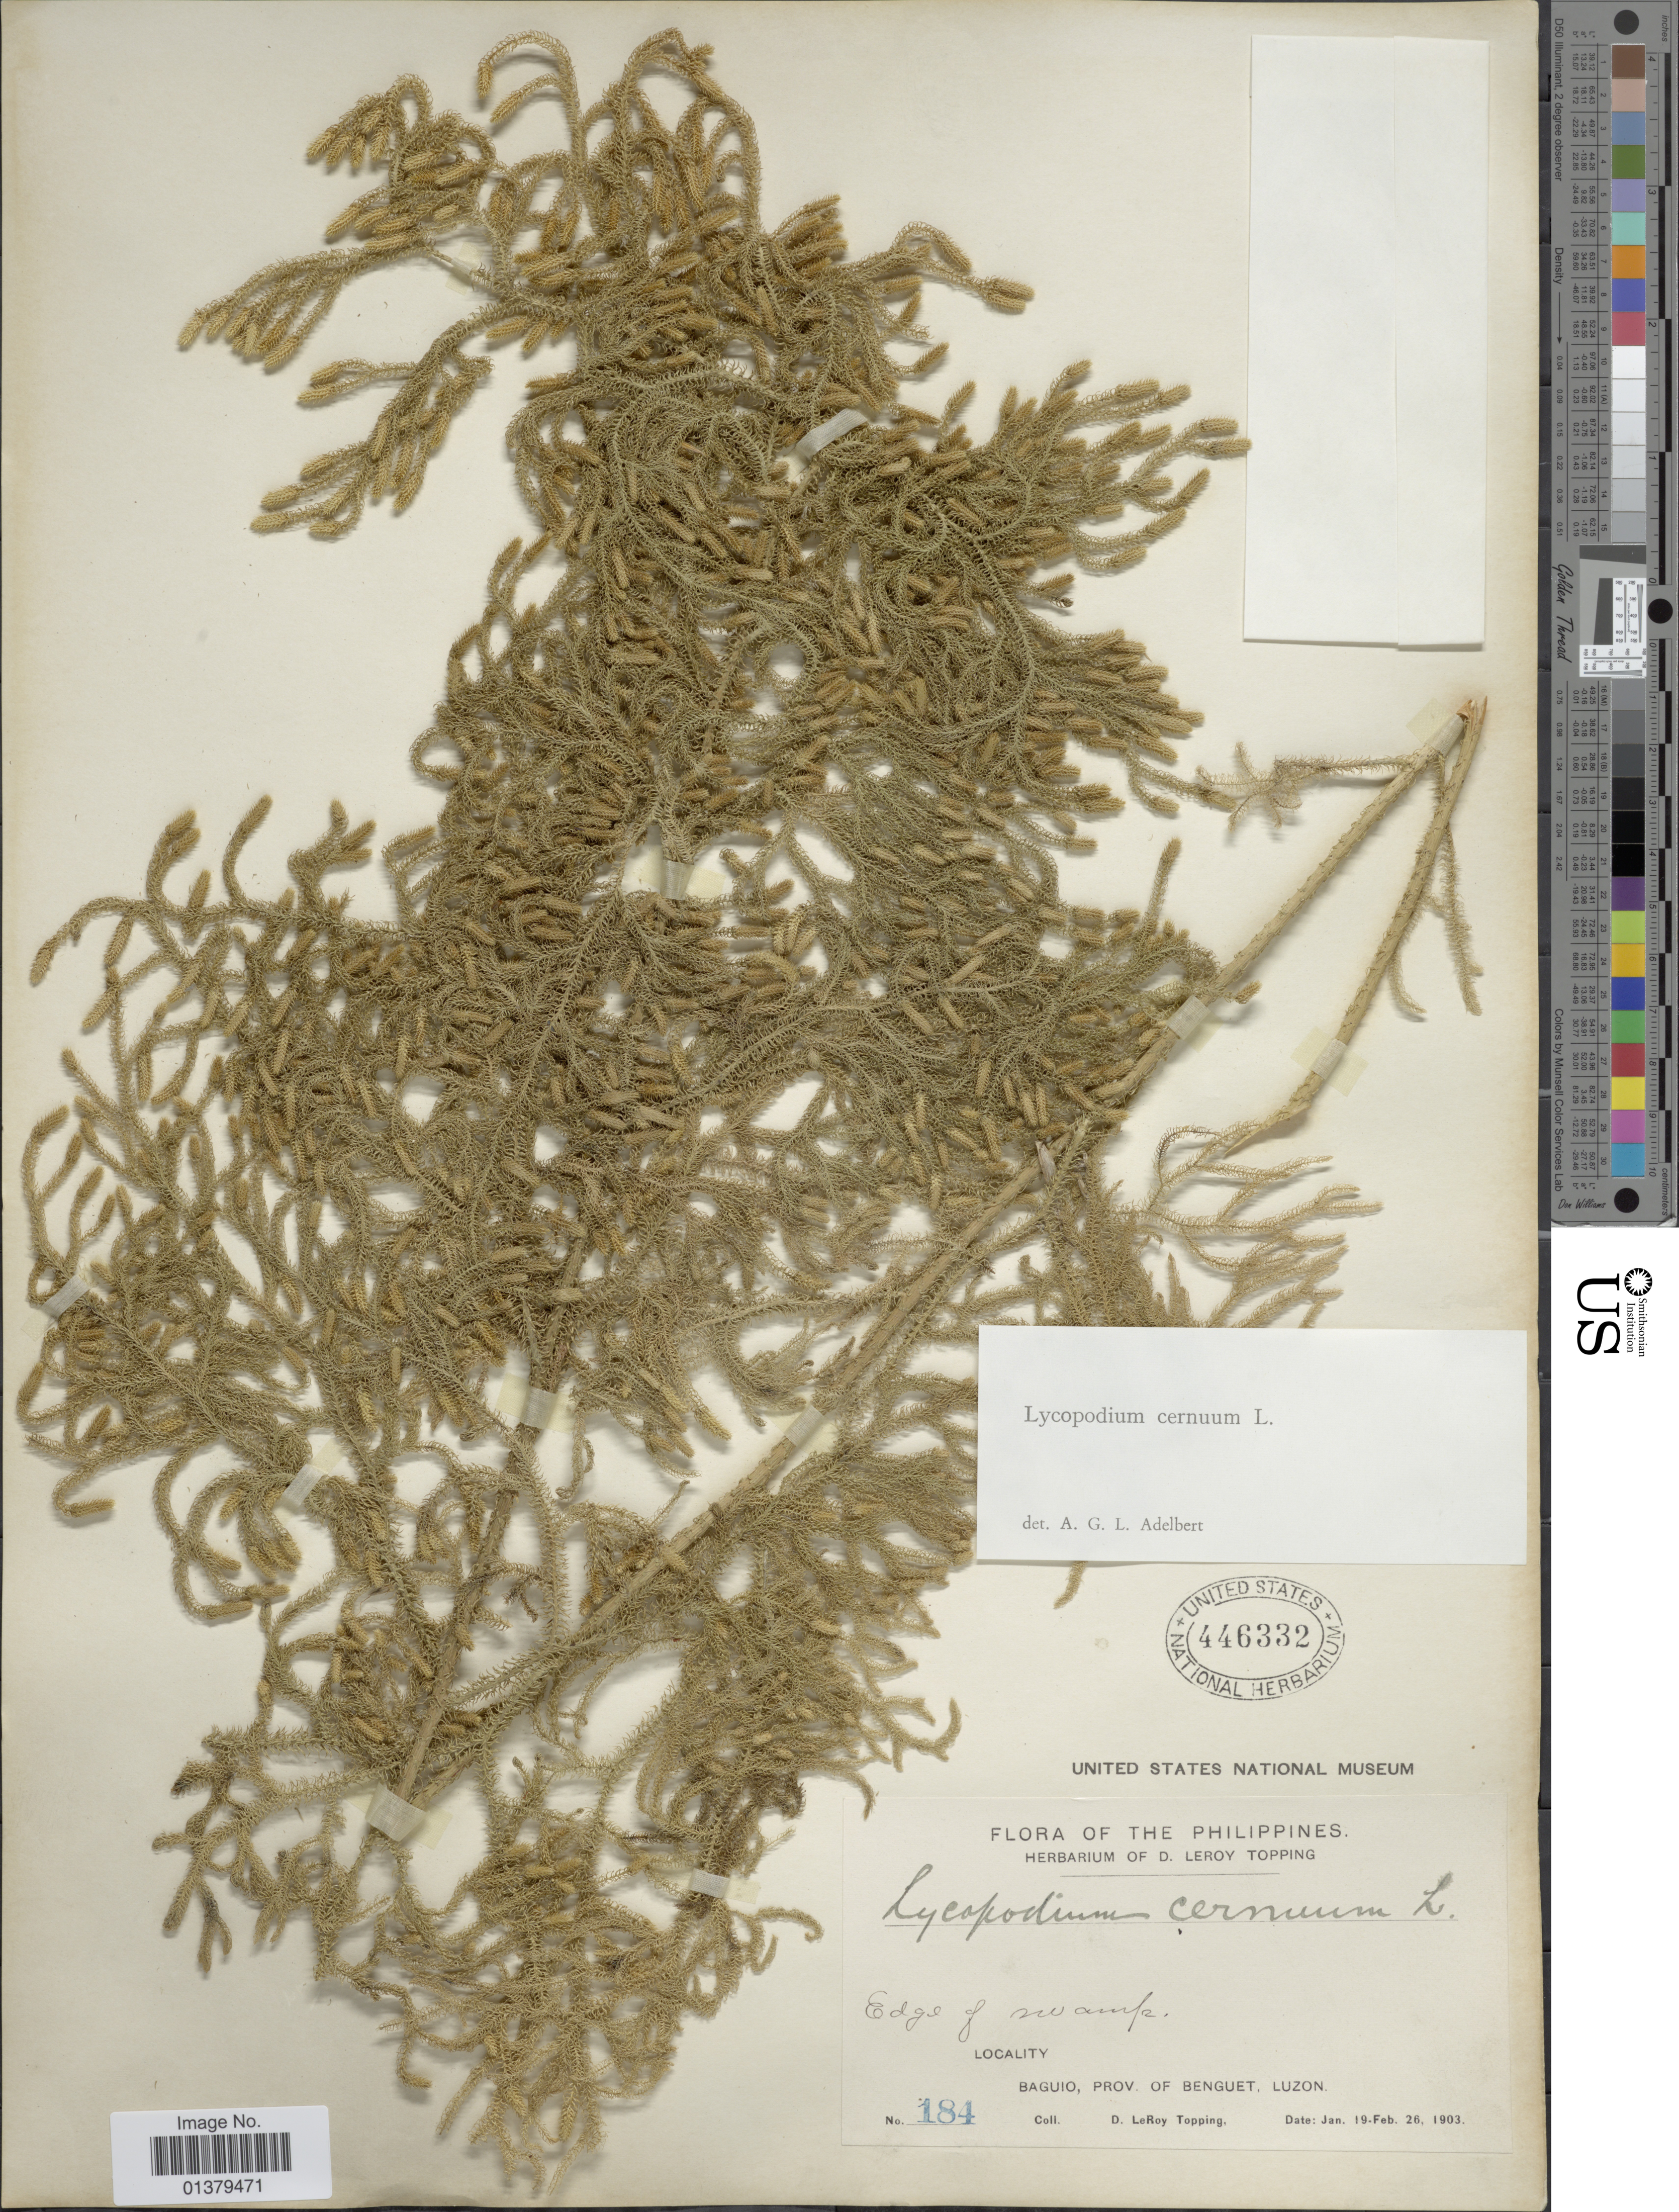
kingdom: Plantae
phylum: Tracheophyta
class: Lycopodiopsida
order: Lycopodiales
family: Lycopodiaceae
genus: Palhinhaea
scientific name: Palhinhaea cernua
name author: (L.) Vasc. & Franco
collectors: D. L. Topping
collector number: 184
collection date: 1903-01-19/1903-02-26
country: Philippines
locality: Baguio, Prov. of Benguet, Luzon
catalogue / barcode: US 446332